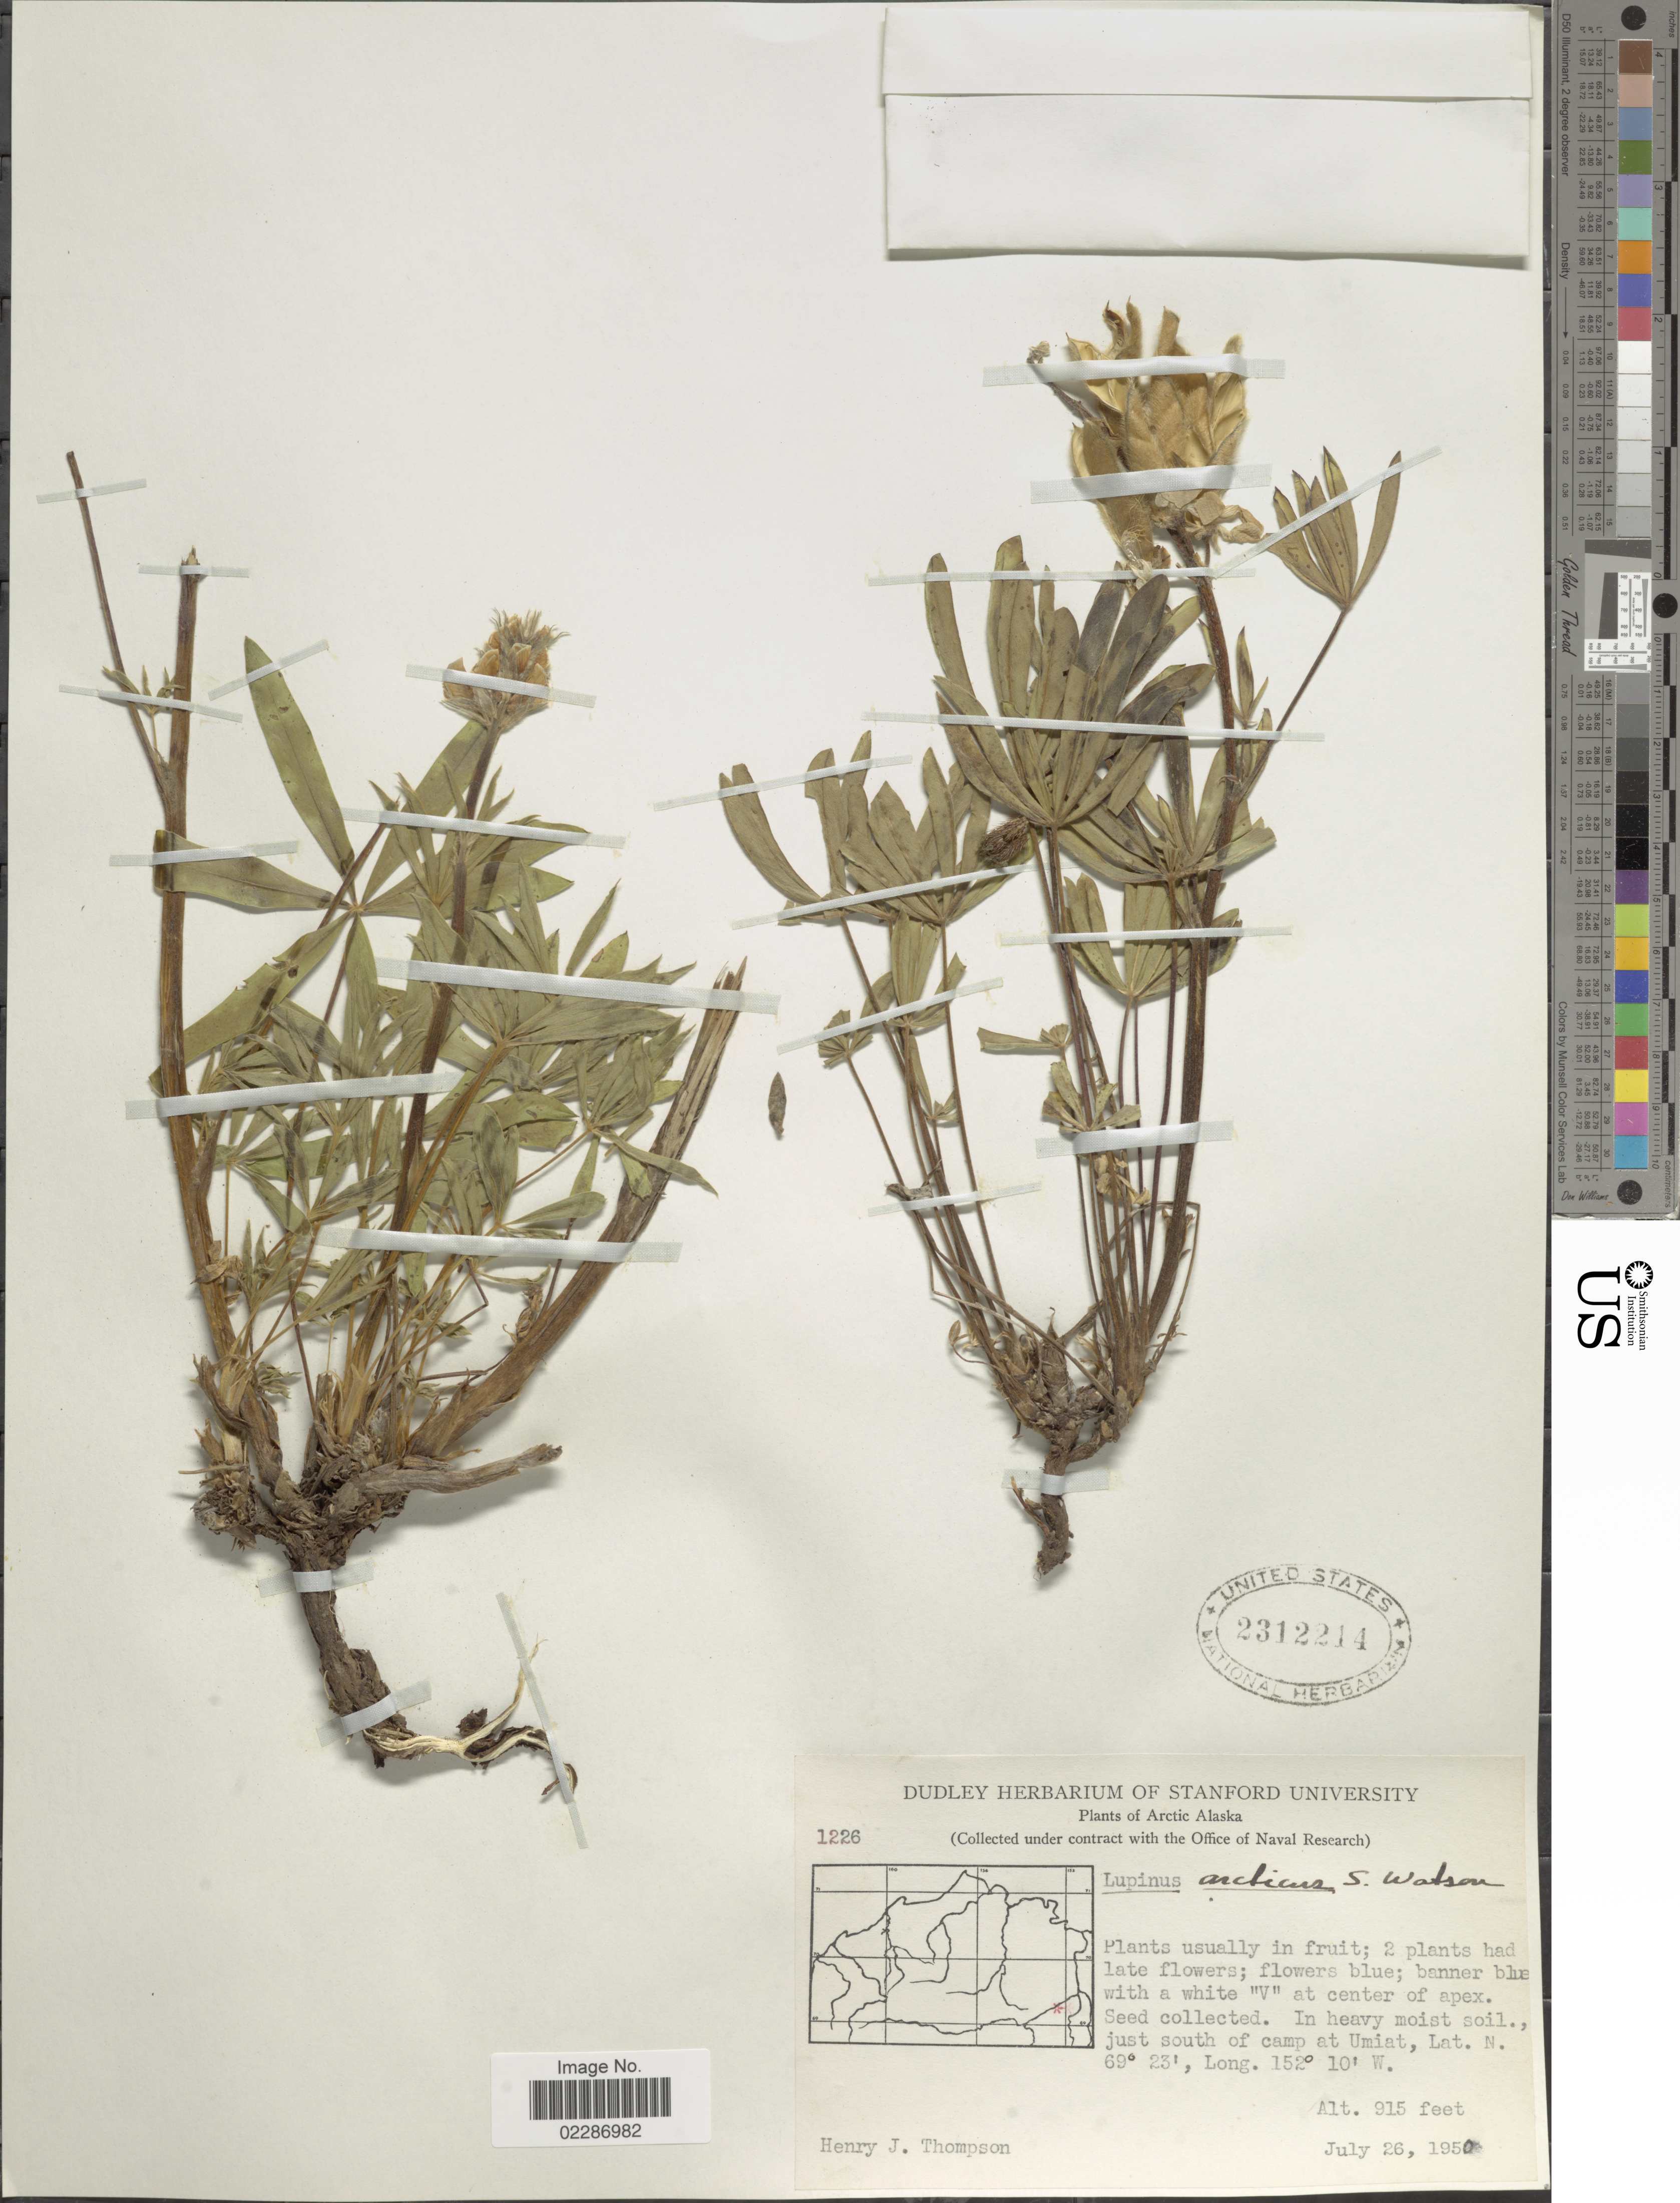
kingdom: Plantae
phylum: Tracheophyta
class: Magnoliopsida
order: Fabales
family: Fabaceae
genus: Lupinus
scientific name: Lupinus arcticus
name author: S. Watson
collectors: H. J. Thompson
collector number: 1226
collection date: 1950-07-26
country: United States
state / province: Alaska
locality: Arctic Alaska, in heavy moist soil, just south of camp at Umiat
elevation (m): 279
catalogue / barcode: US 2312214